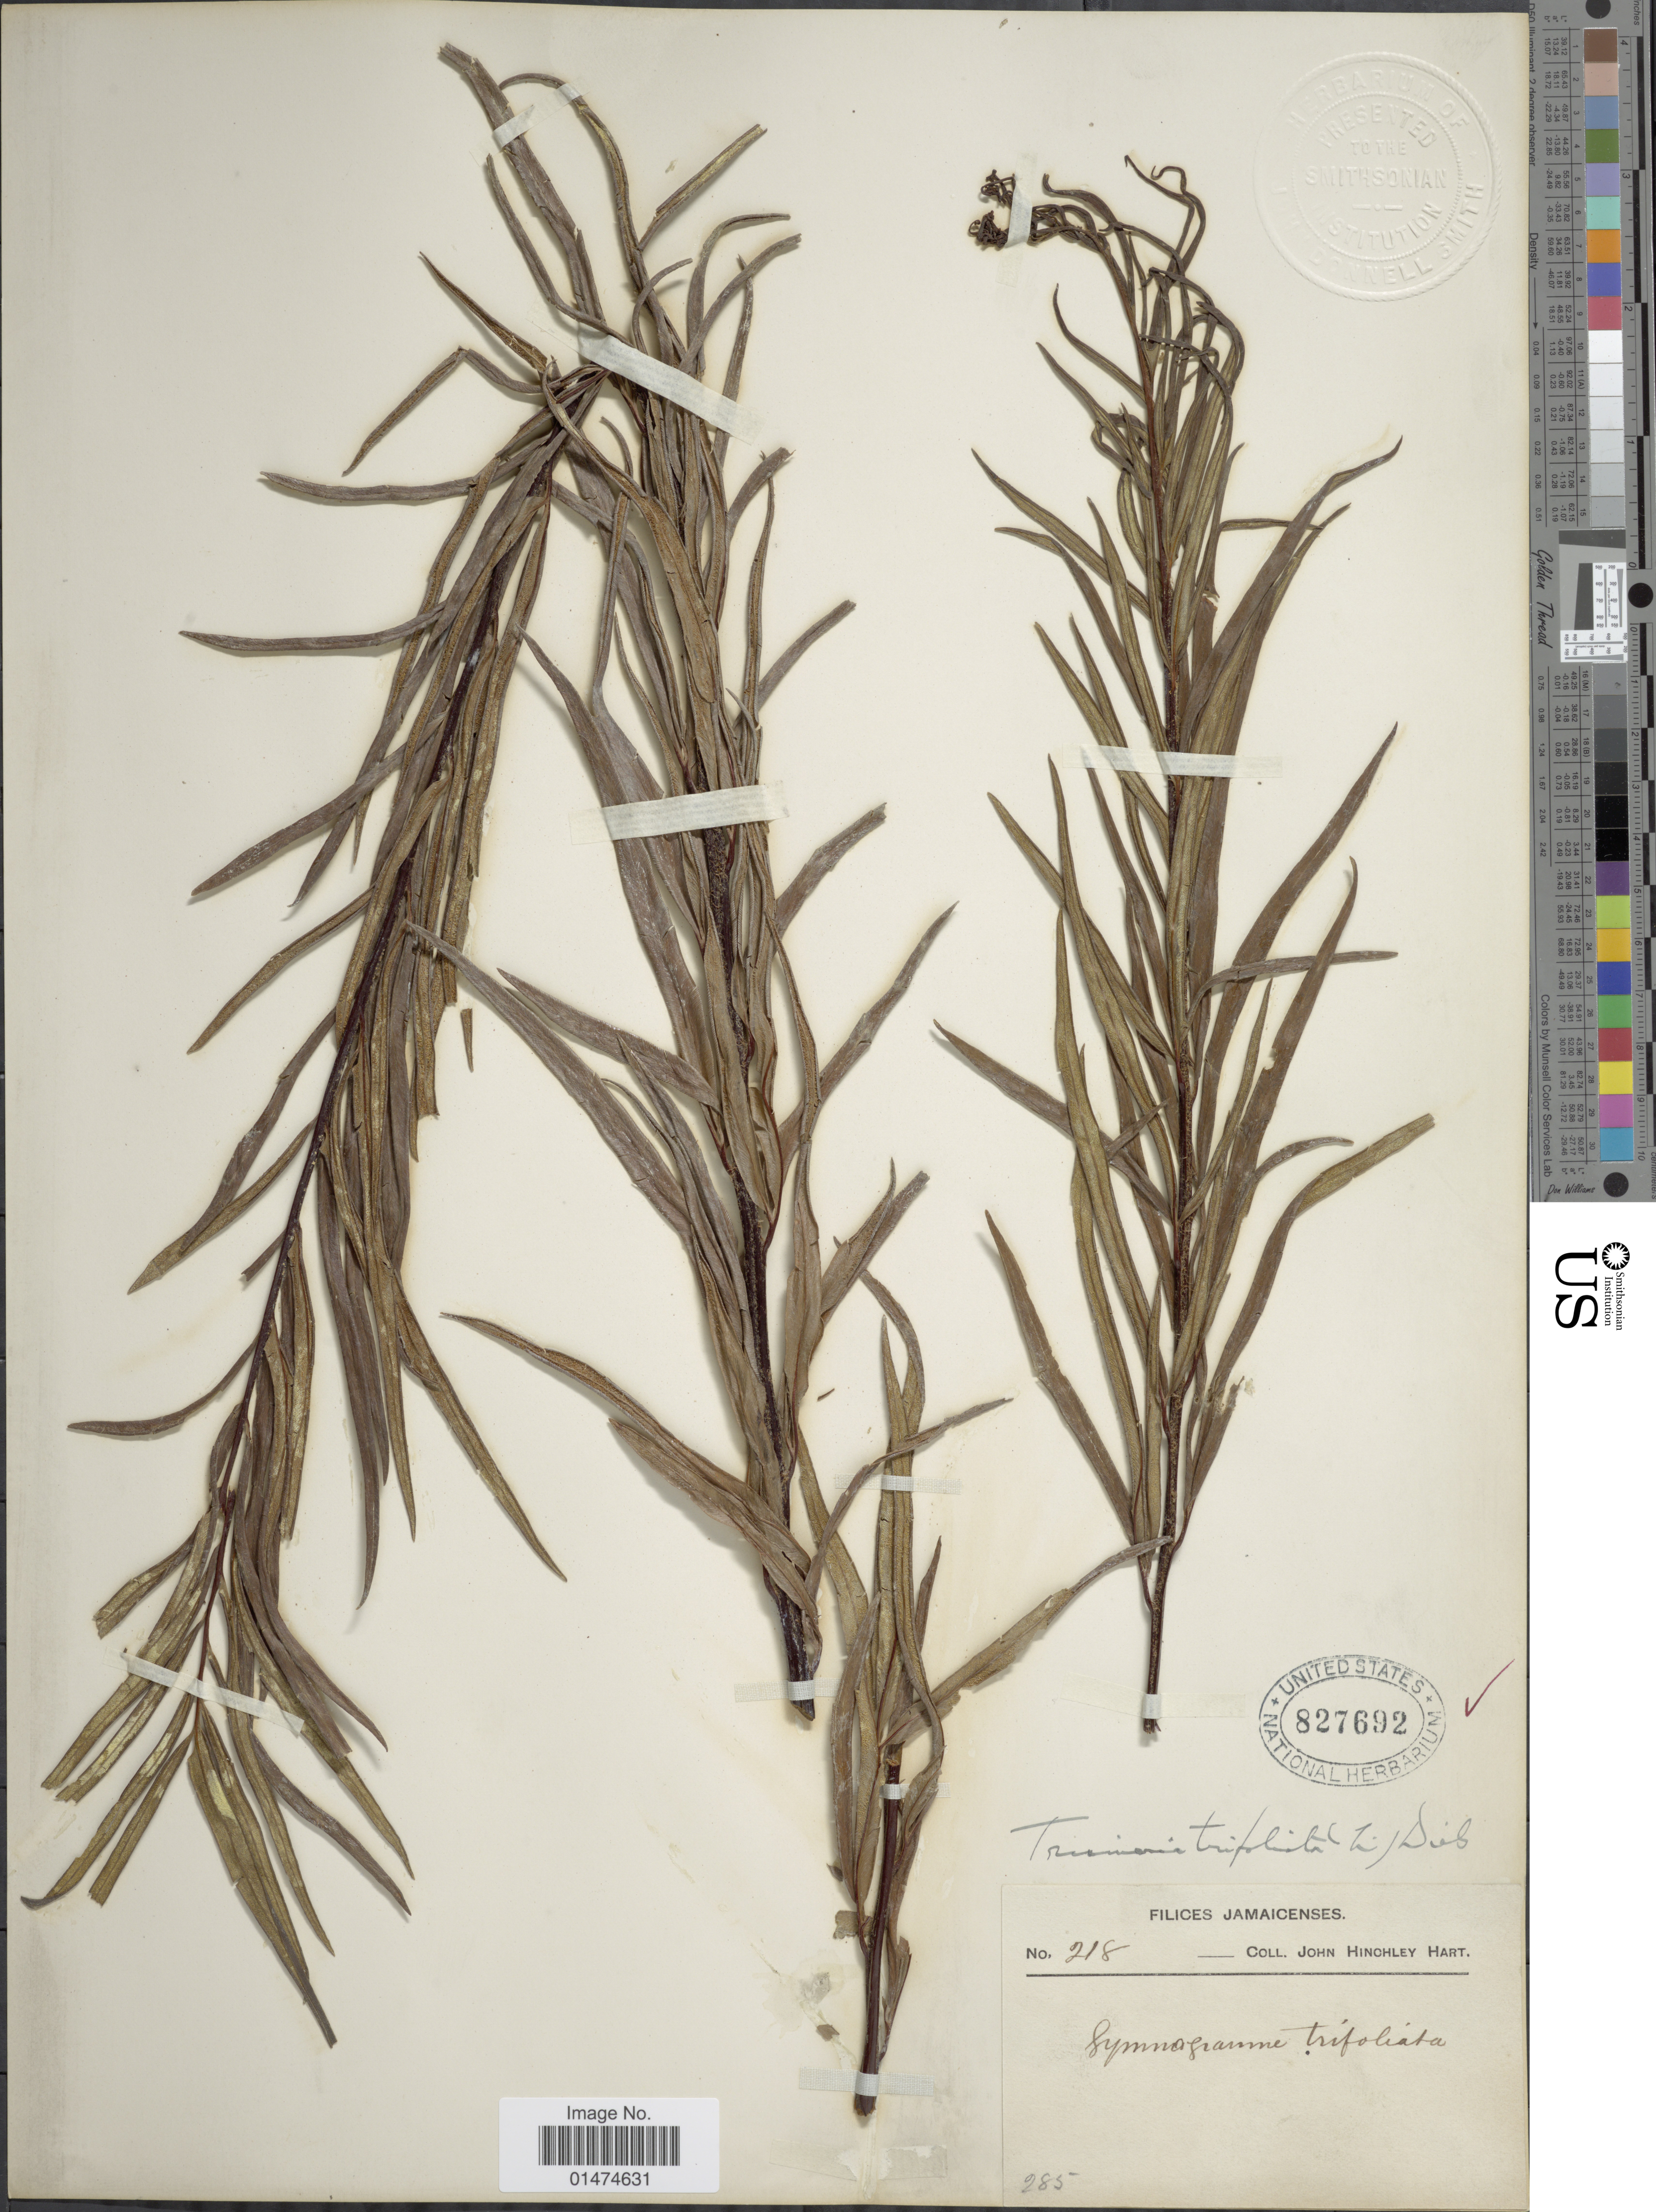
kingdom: Plantae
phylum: Tracheophyta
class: Polypodiopsida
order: Polypodiales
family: Pteridaceae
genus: Pityrogramma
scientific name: Pityrogramma trifoliata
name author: (L.) R.M. Tryon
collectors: J. H. Hart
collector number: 218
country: Jamaica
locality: Jamaicenses.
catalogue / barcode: US 827692